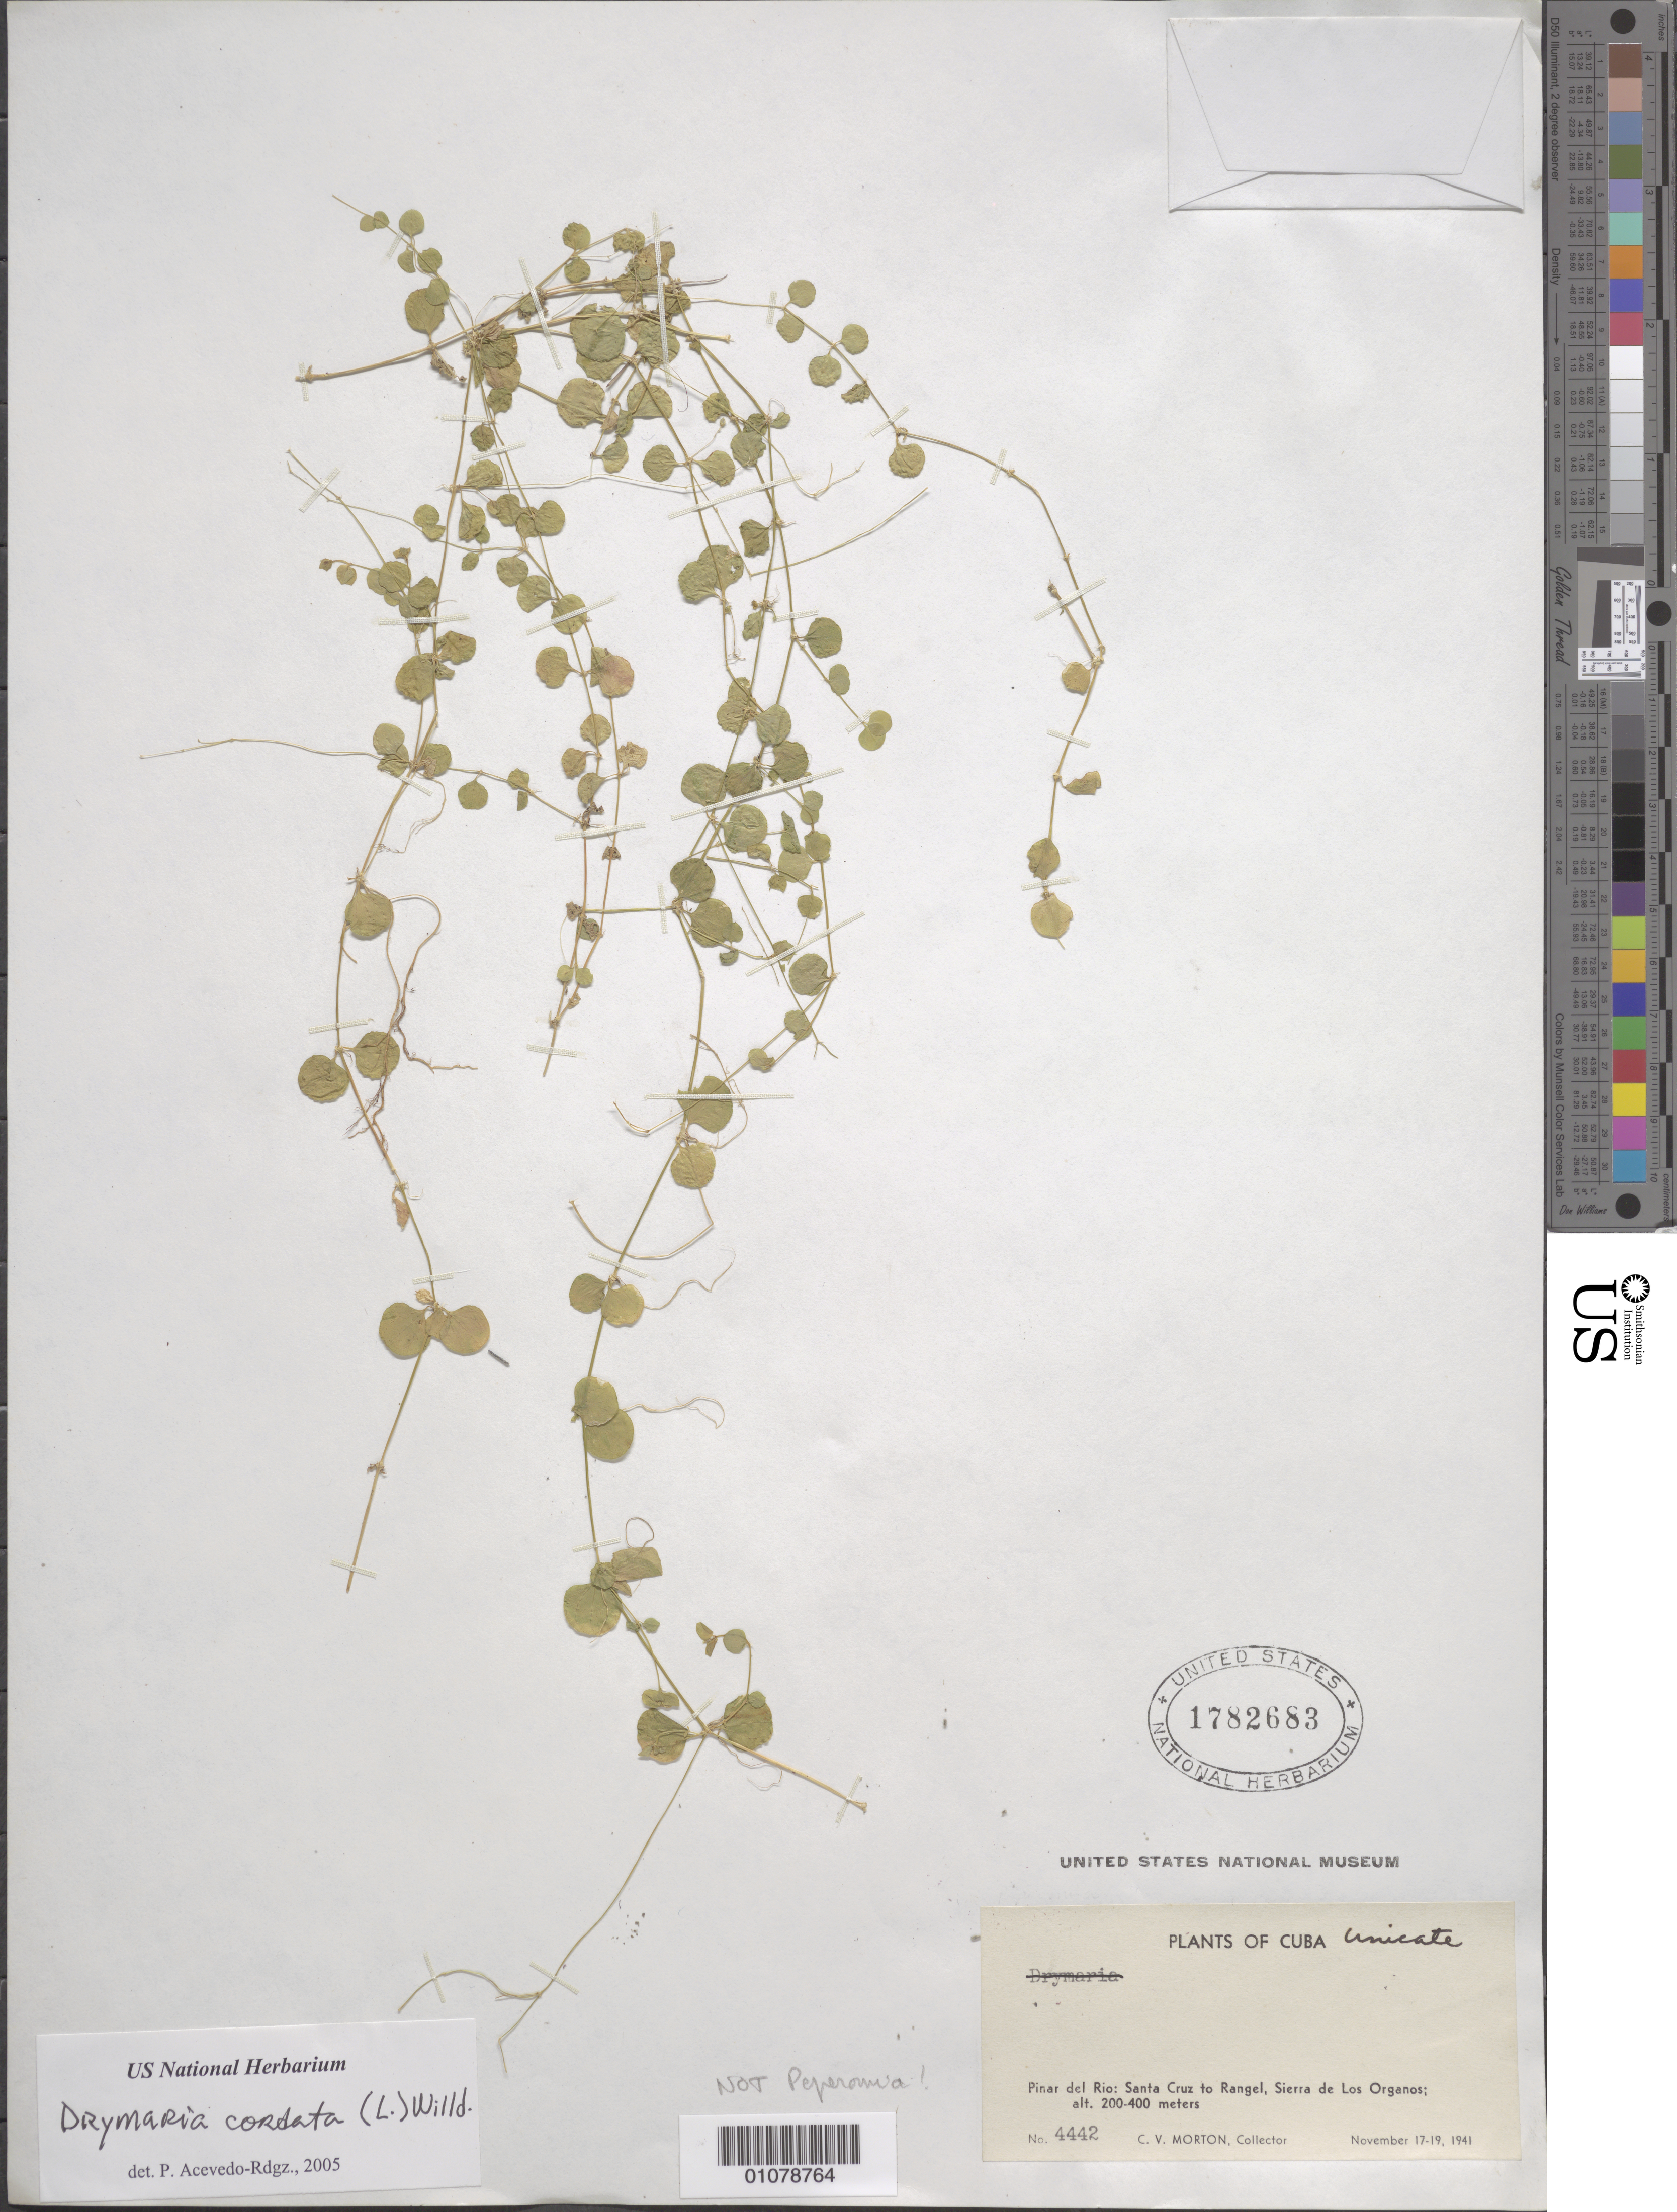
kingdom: Plantae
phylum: Tracheophyta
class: Magnoliopsida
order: Caryophyllales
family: Caryophyllaceae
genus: Drymaria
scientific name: Drymaria cordata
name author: (L.) Willd. ex Schult.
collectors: C. V. Morton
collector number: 4442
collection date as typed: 17 Nov 1941 to 19 Nov 1941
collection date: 1941-11-17/1941-11-19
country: Cuba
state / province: Pinar del Rio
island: Cuba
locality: Santa Cruz to Rangel, Sierra de los Organos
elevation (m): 200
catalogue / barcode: US 1782683